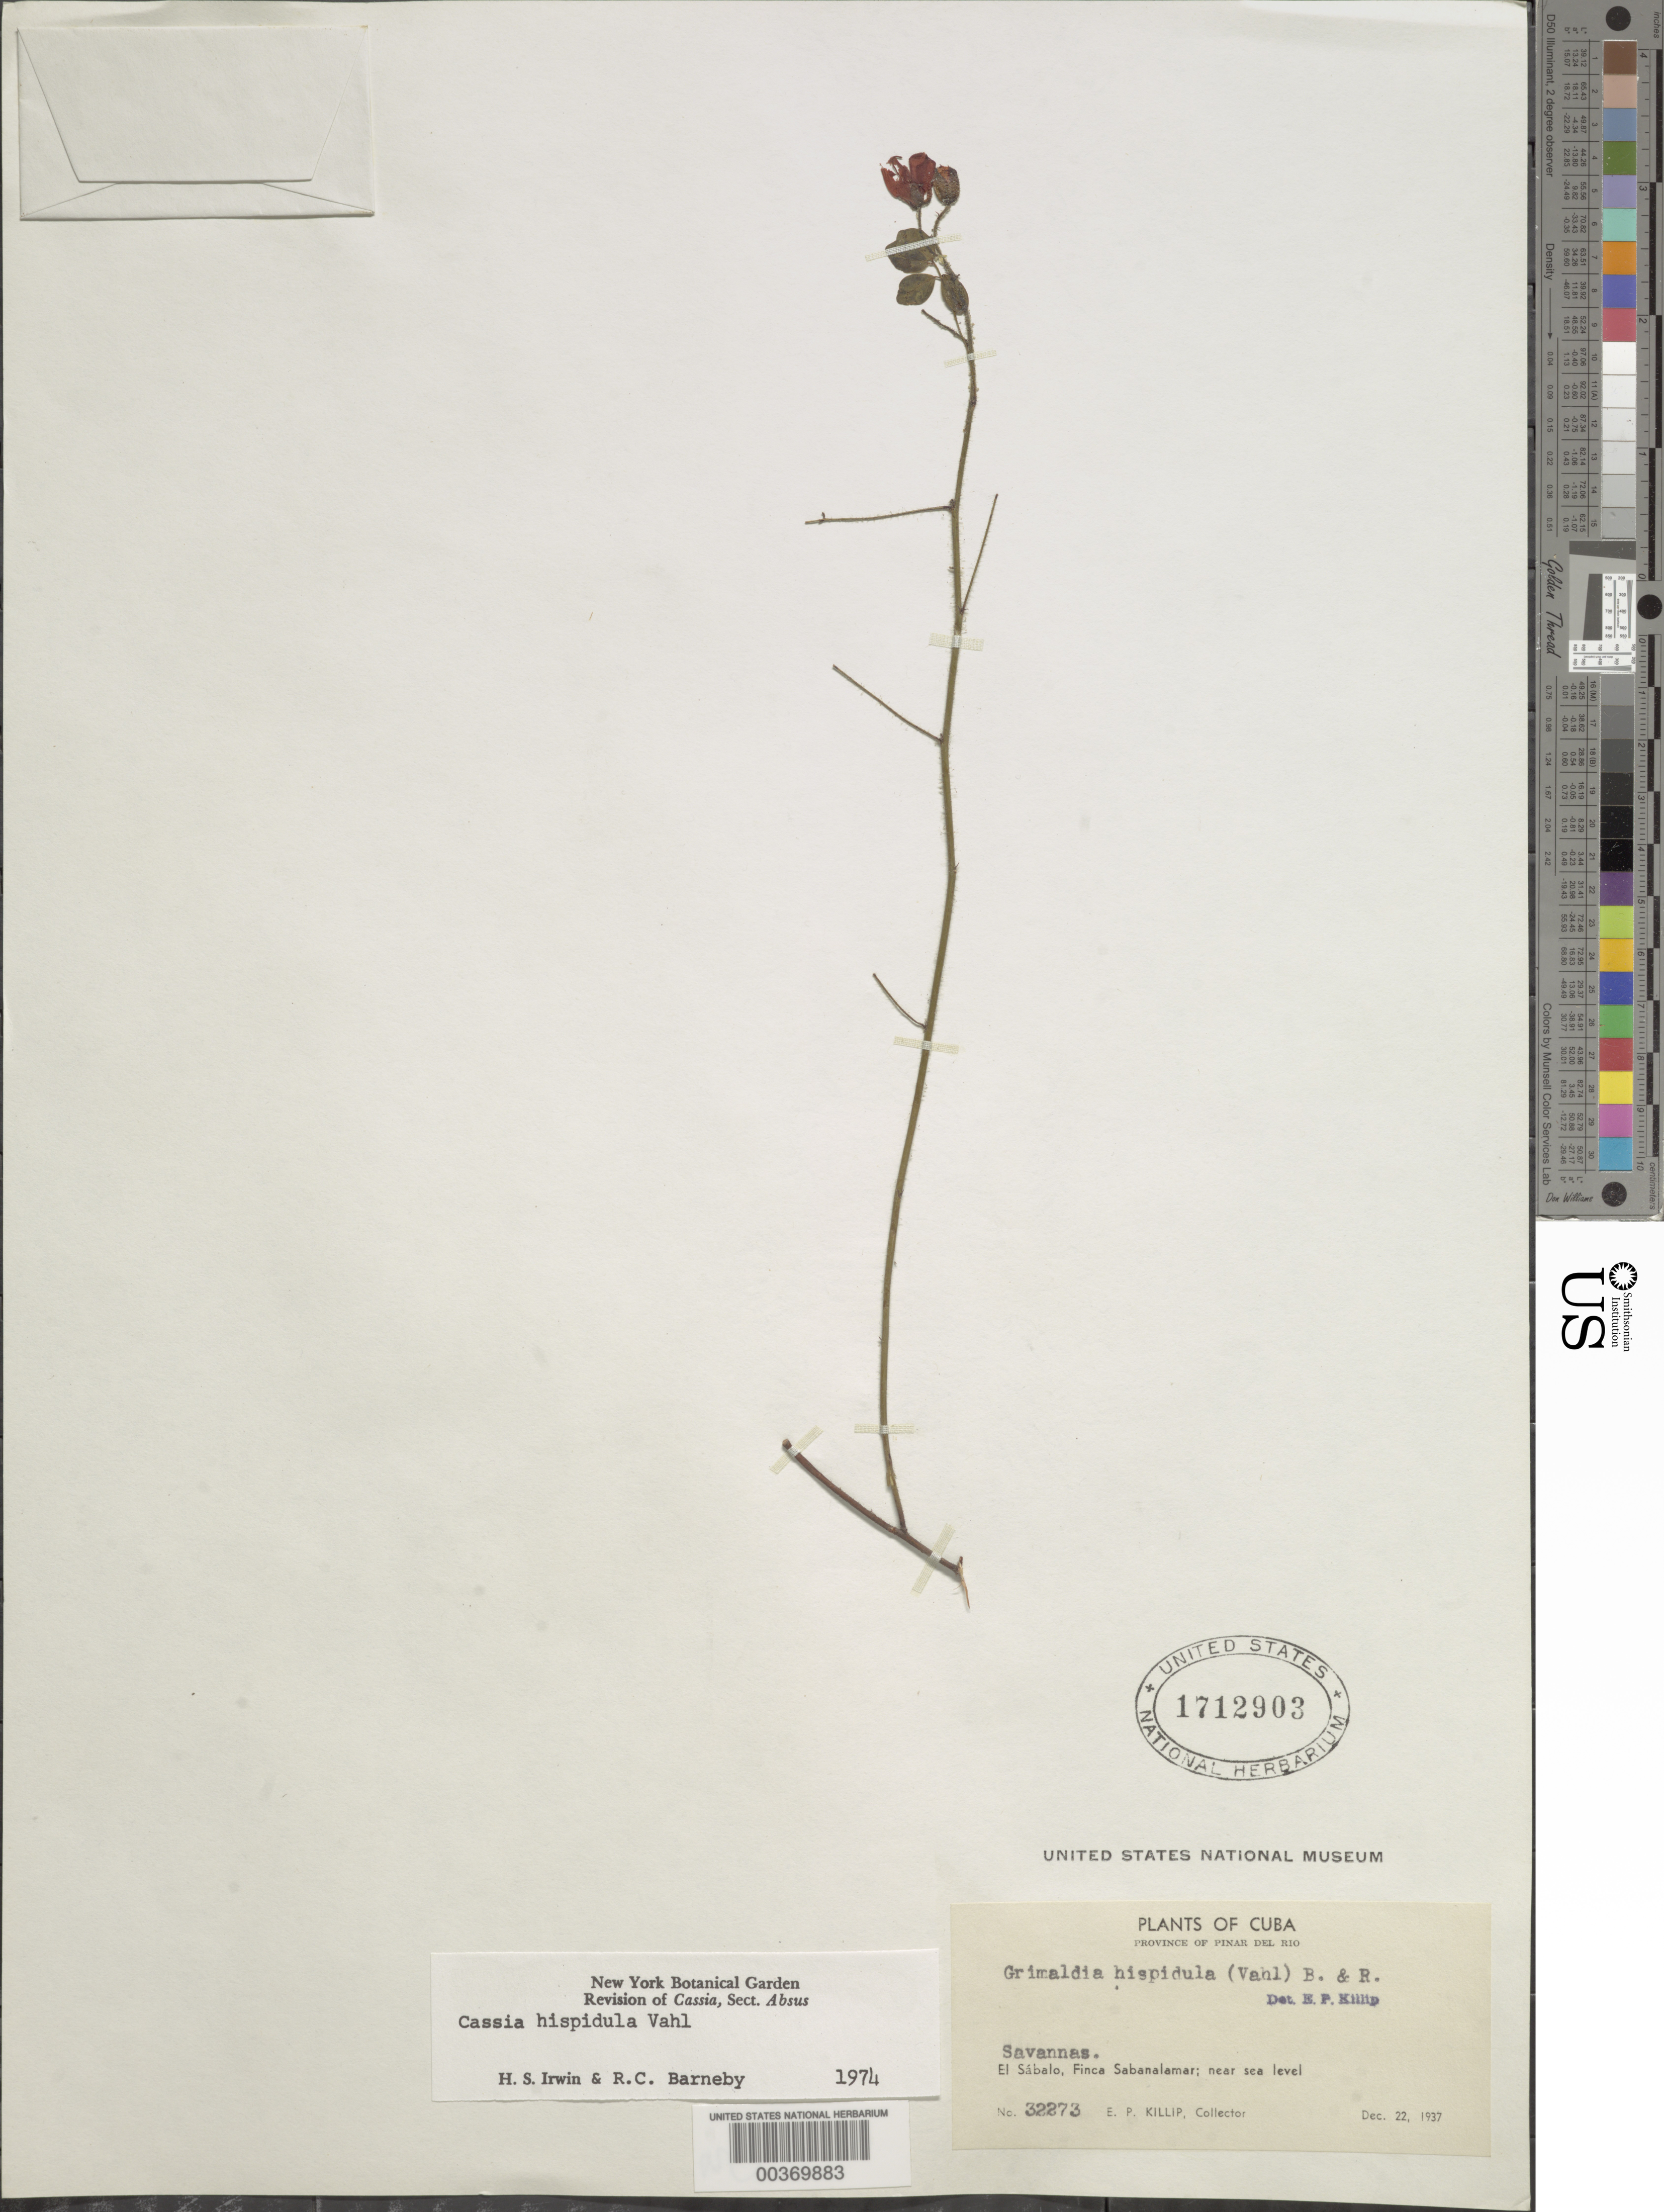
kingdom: Plantae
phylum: Tracheophyta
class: Magnoliopsida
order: Fabales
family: Fabaceae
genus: Chamaecrista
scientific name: Chamaecrista hispidula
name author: (Vahl) H.S. Irwin & Barneby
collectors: E. P. Killip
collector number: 32273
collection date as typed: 22 Dec 1937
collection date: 1937-12-22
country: Cuba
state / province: Pinar del Río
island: Greater Antilles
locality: El sabalo, finca sabanalamar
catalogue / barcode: US 1712903